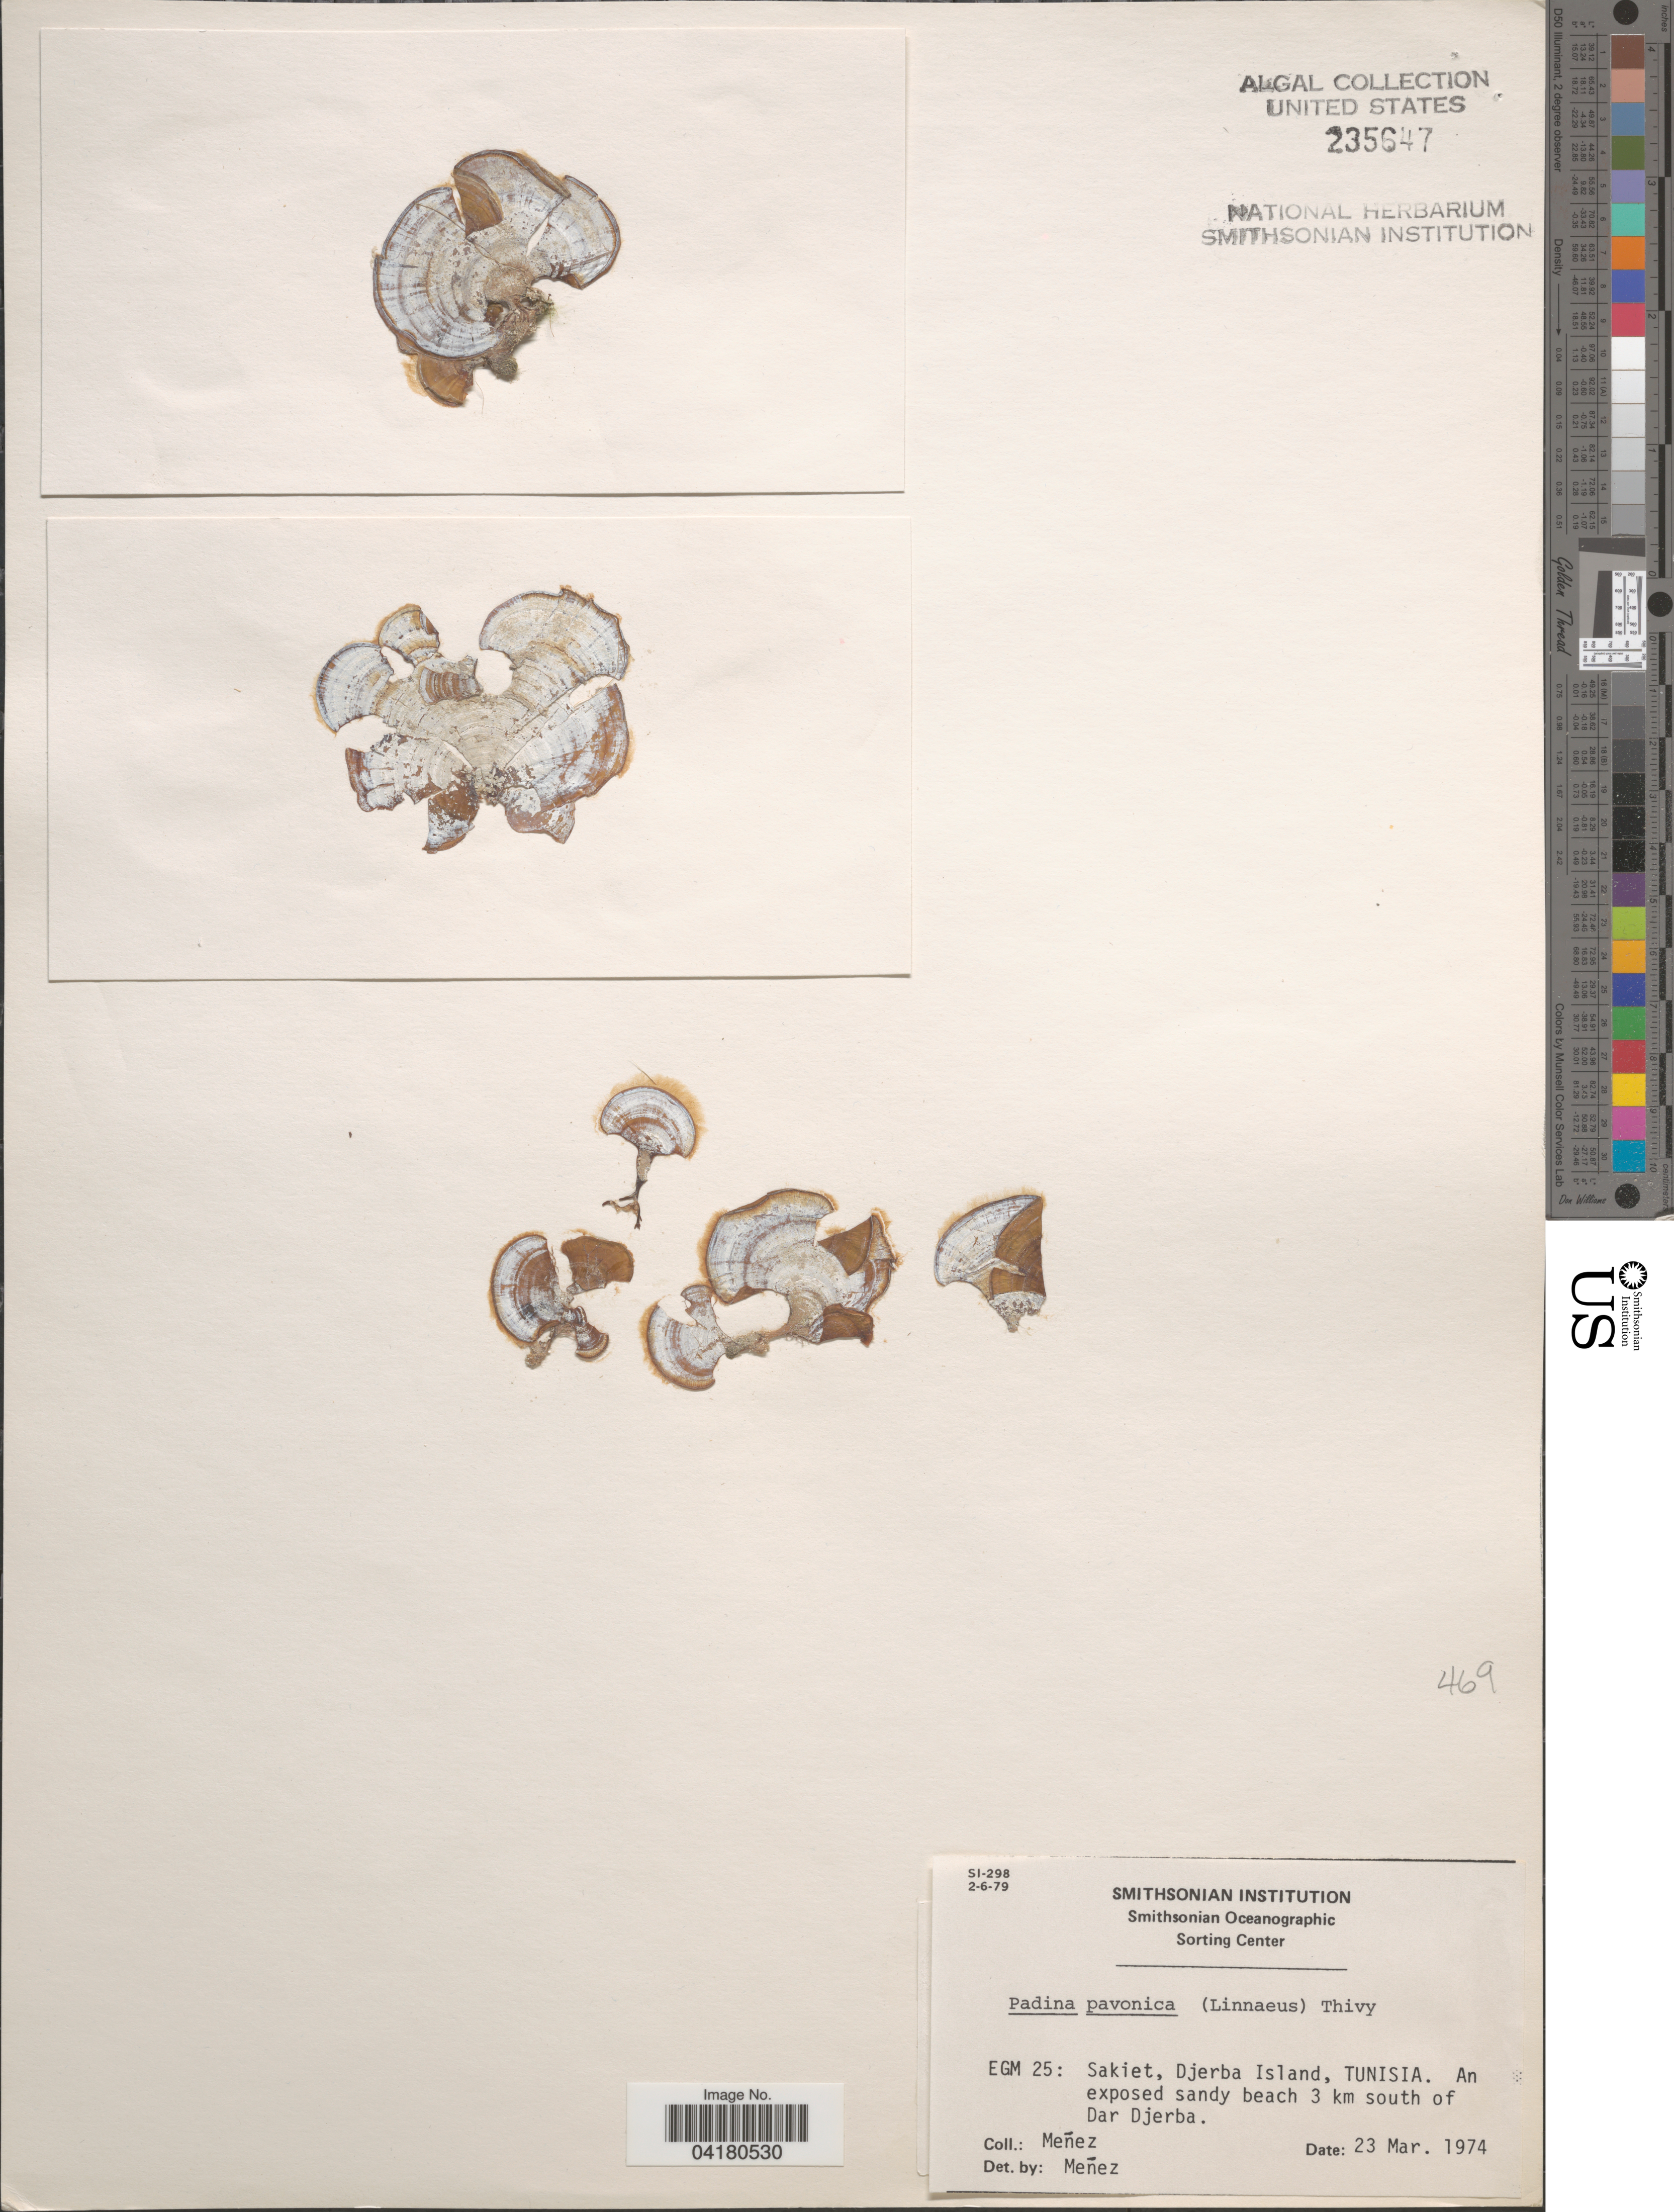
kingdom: Chromista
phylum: Ochrophyta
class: Phaeophyceae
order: Dictyotales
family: Dictyotaceae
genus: Padina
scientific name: Padina pavonica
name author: (L.) Thivy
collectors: Menez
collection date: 1974-03-23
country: Tunisia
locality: EGM 25: Sakiet, Djerba Island, Tunisia. An exposed sandy beach 3 km south of Dar Djerba.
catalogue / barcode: US 235647